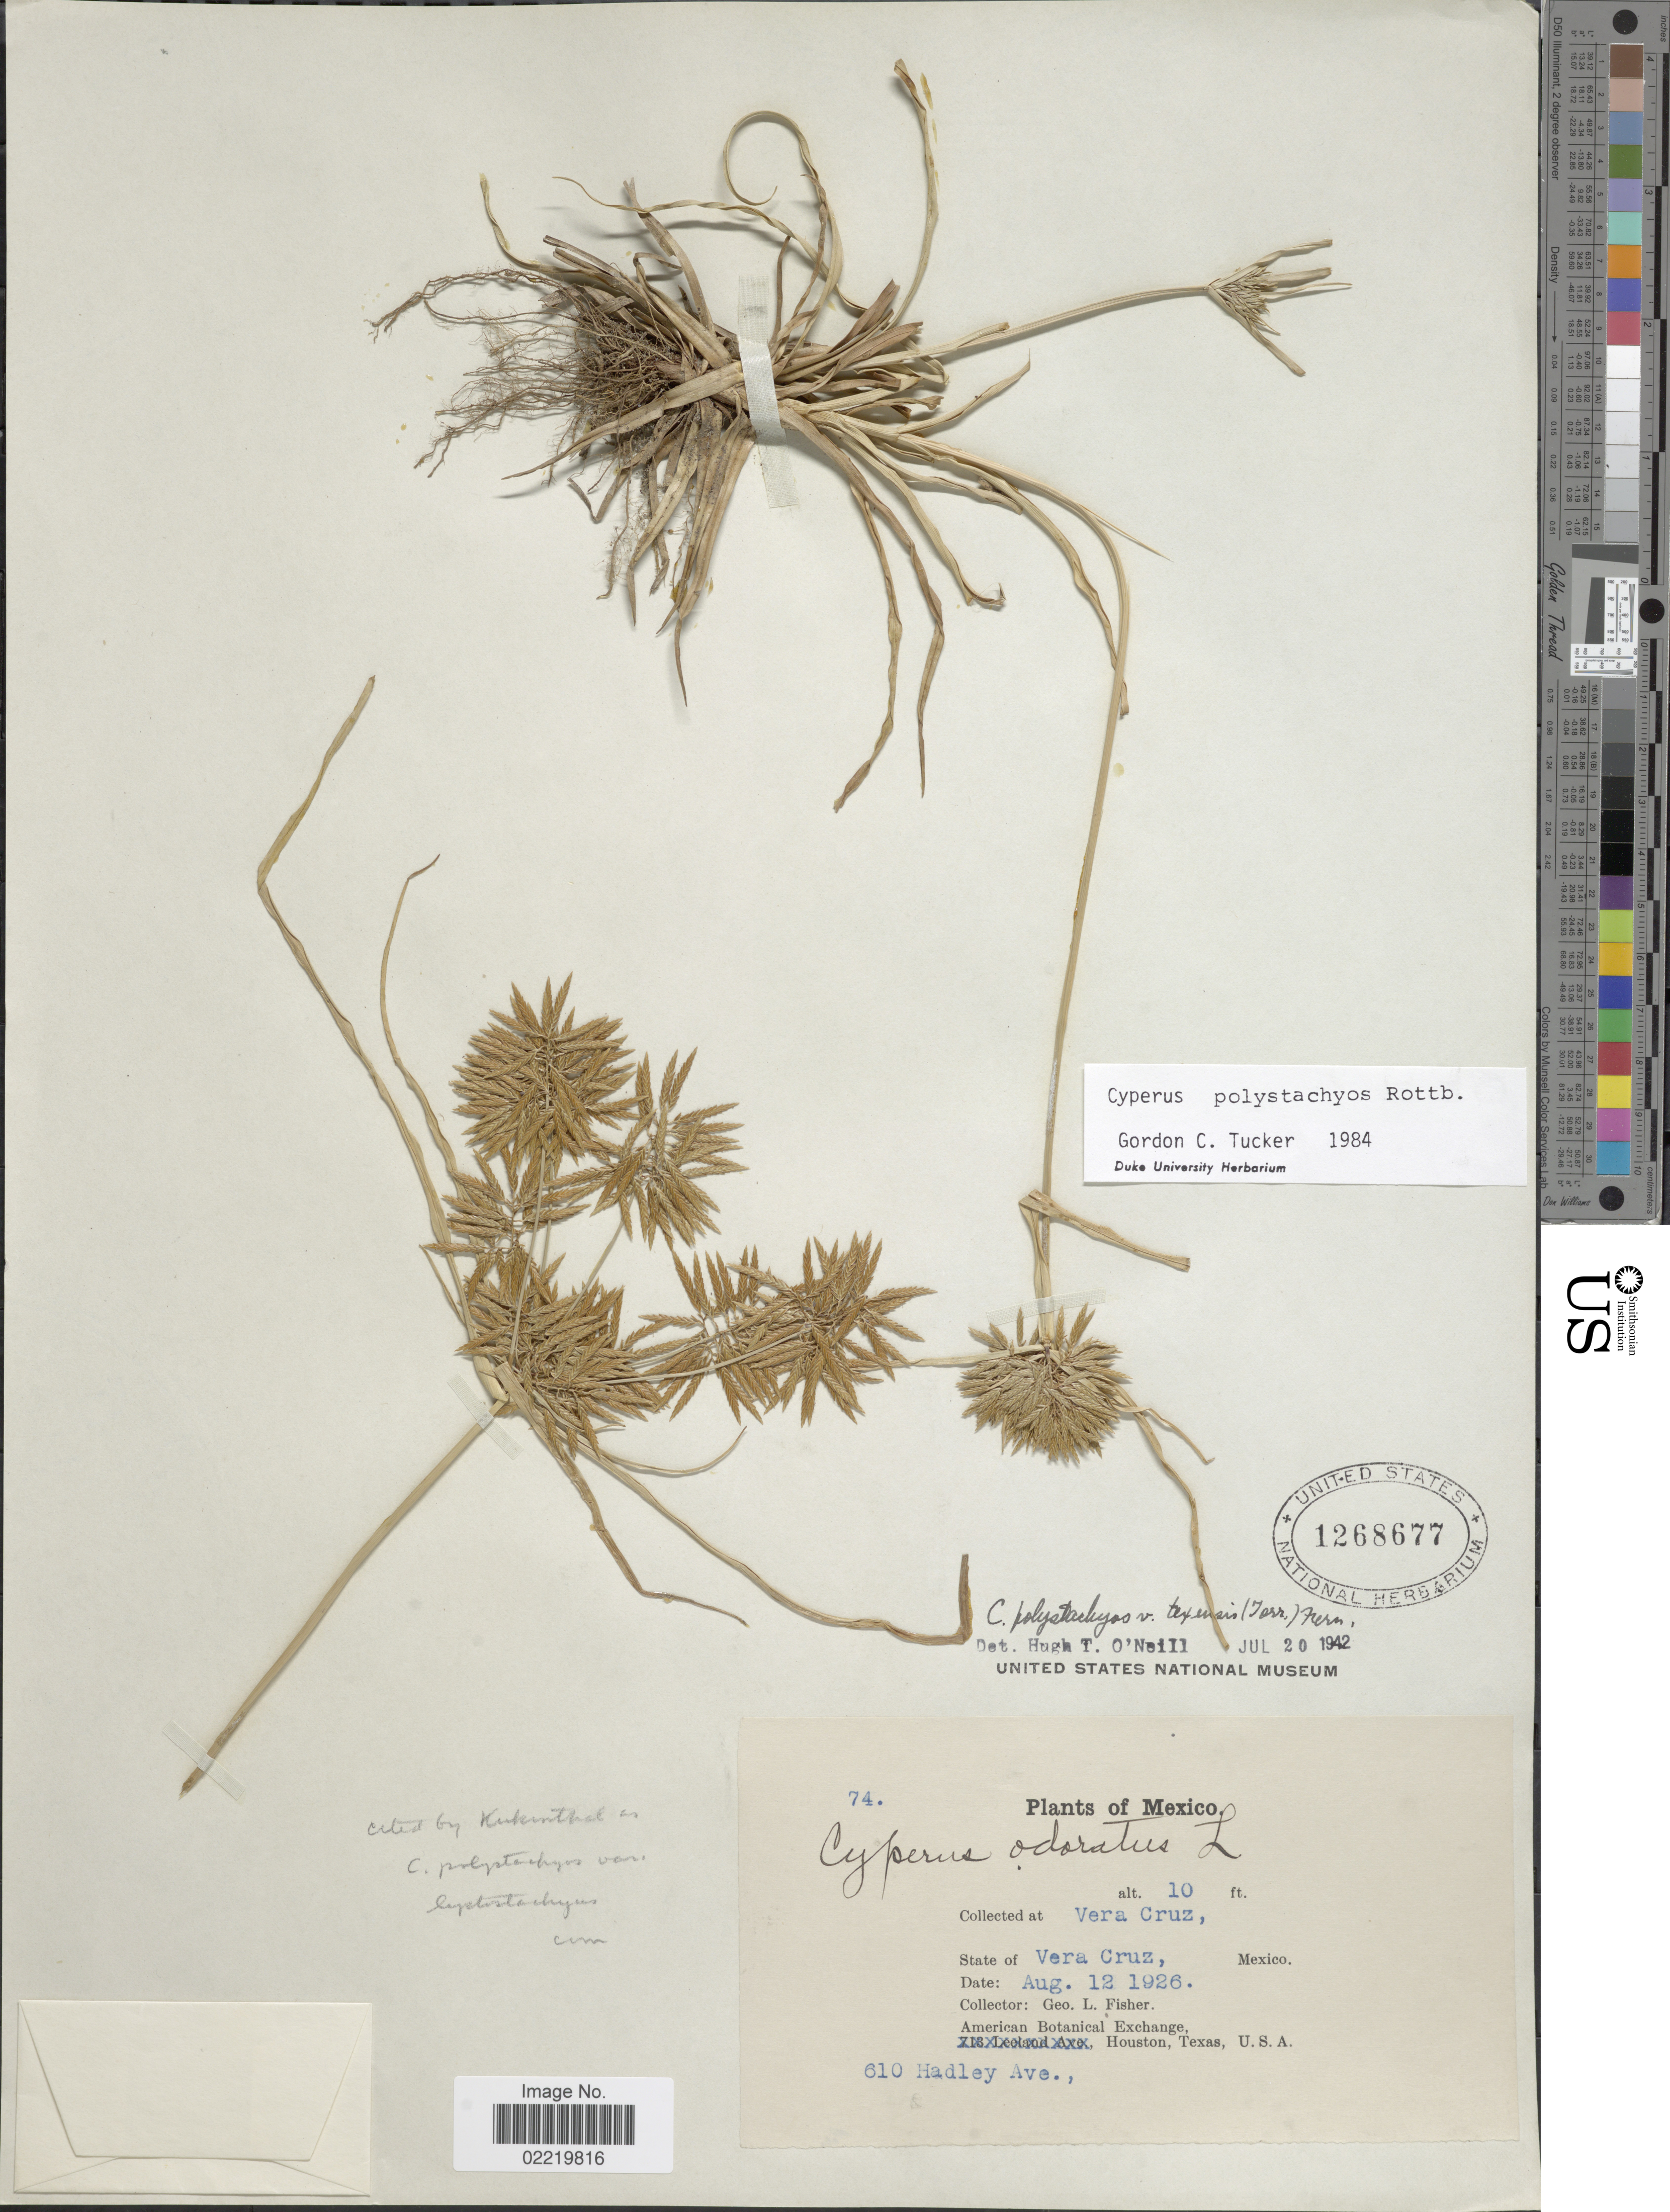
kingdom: Plantae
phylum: Tracheophyta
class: Liliopsida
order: Poales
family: Cyperaceae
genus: Cyperus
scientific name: Cyperus polystachyos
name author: Rottb.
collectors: G. L. Fisher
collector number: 74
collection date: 1926-08-12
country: Mexico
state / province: Veracruz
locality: Vera Cruz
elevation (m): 3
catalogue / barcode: US 1268677